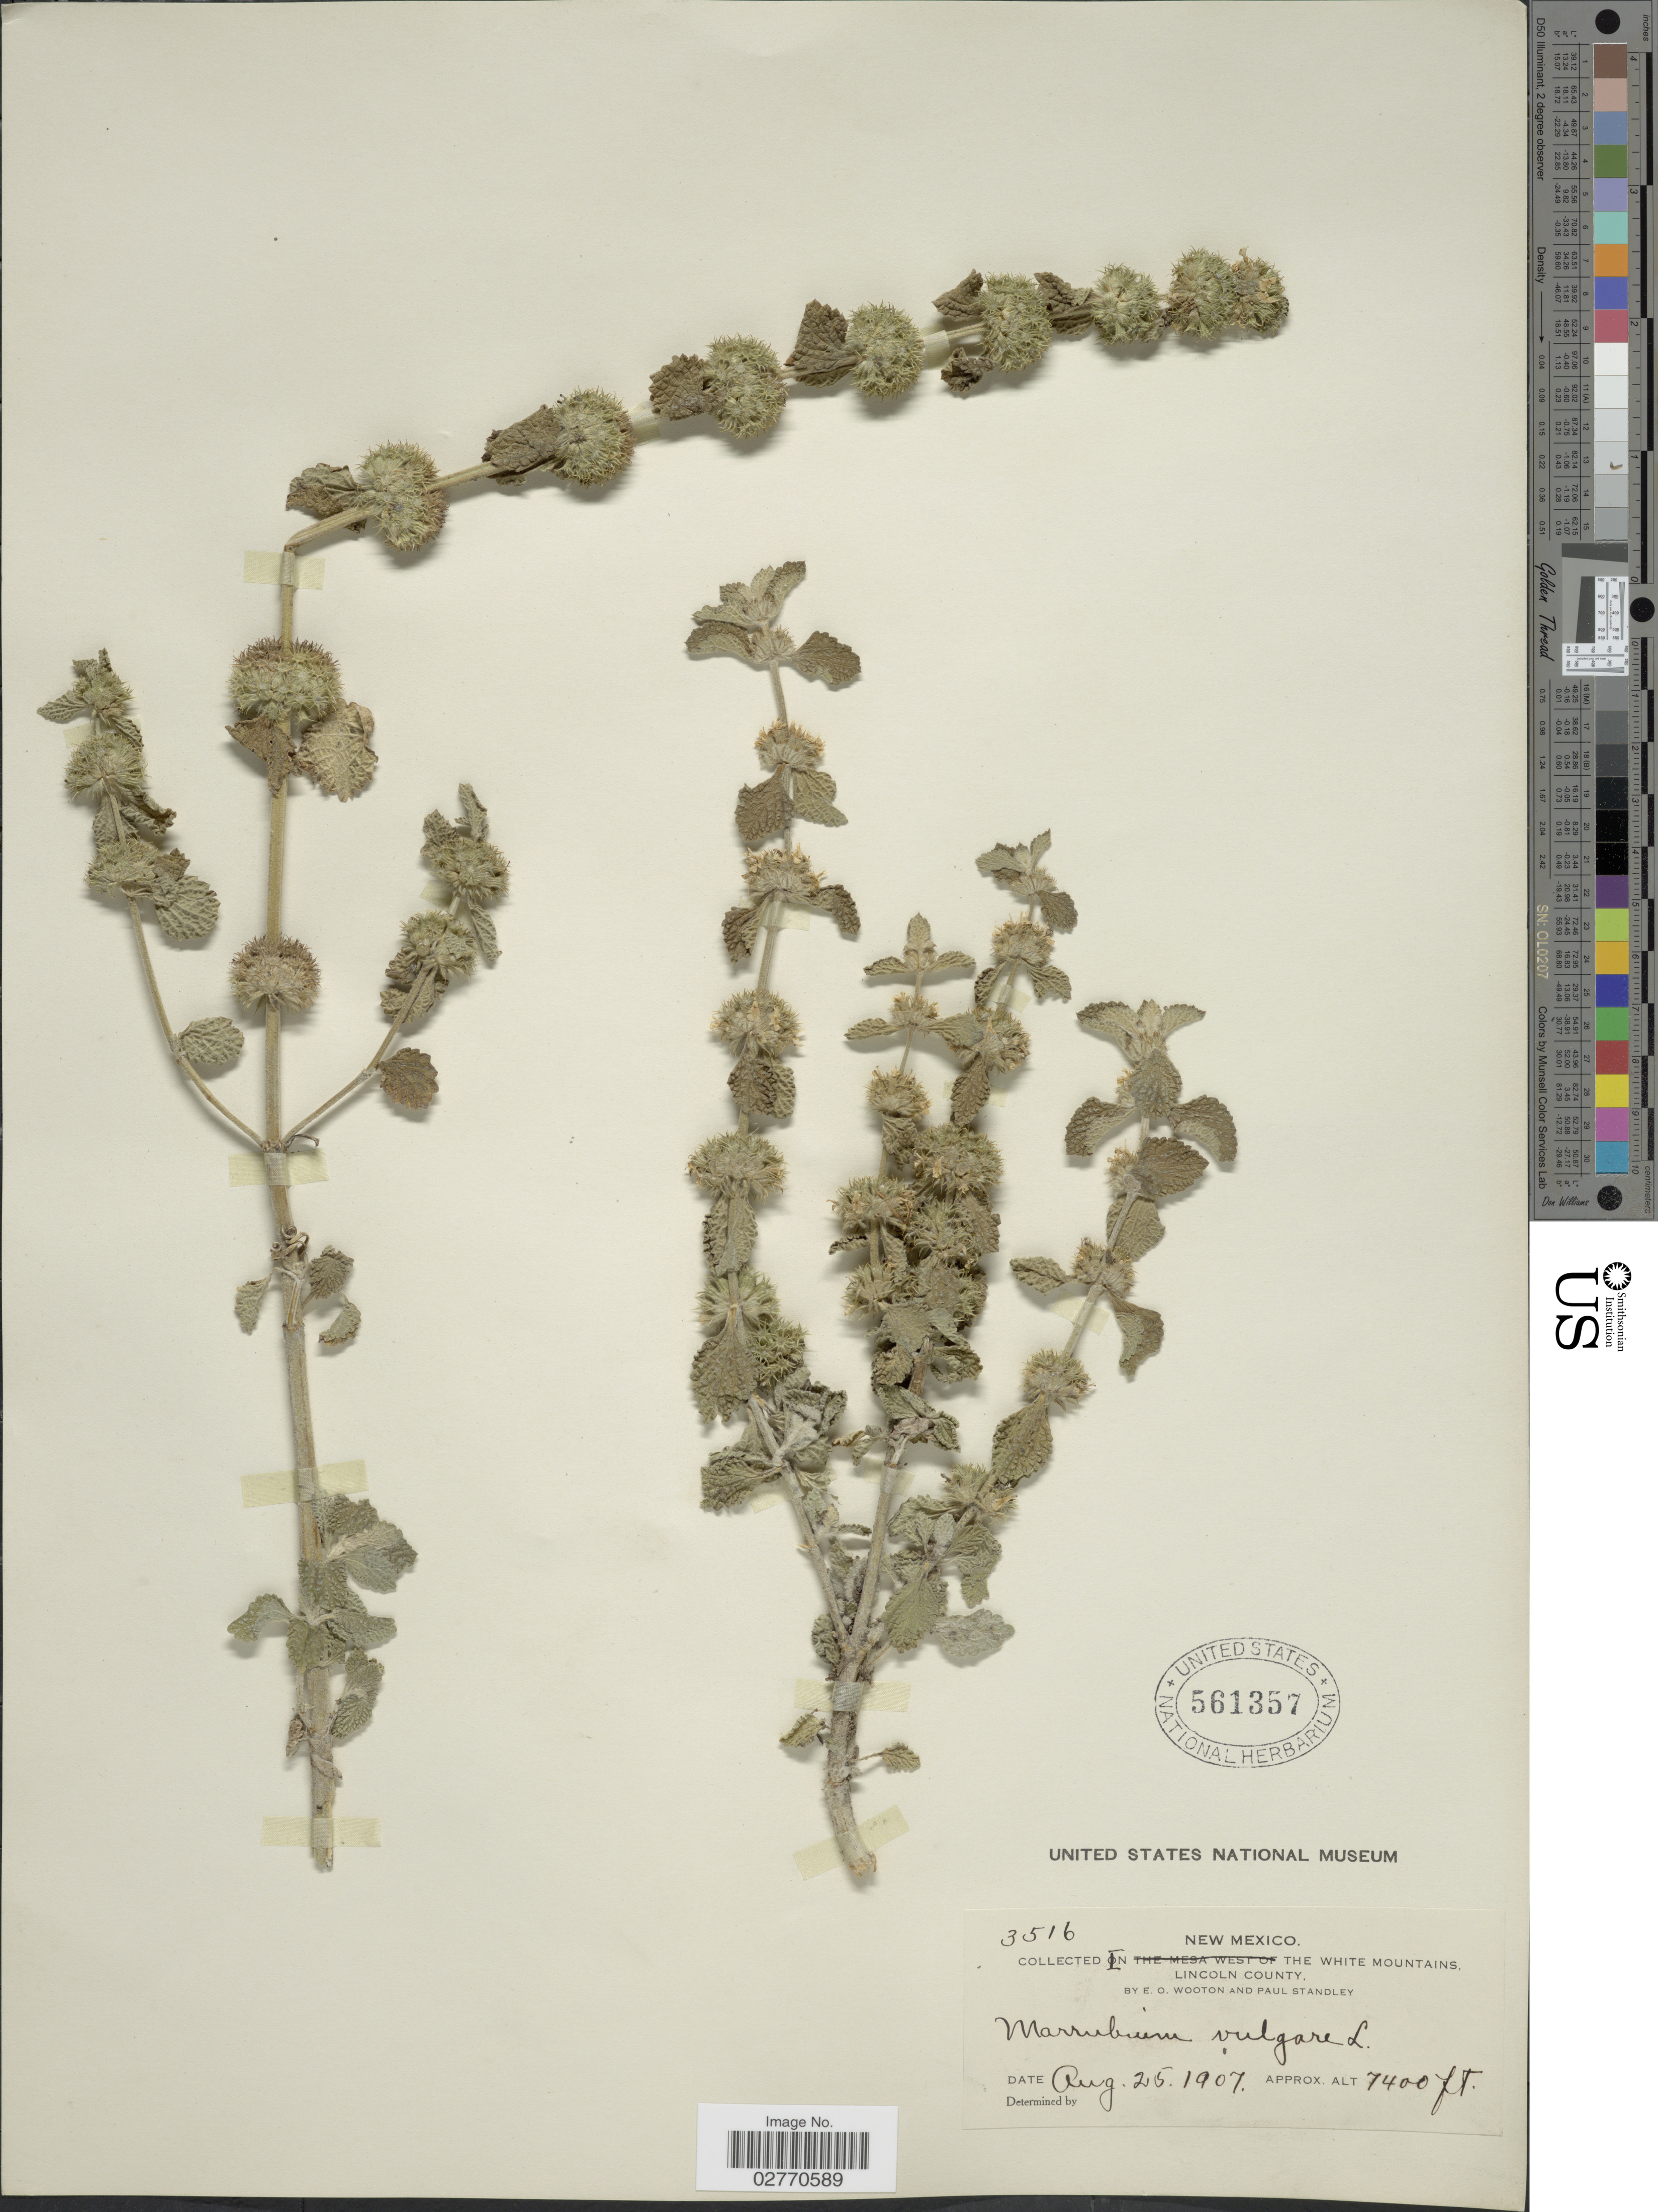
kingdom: Plantae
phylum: Tracheophyta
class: Magnoliopsida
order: Lamiales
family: Lamiaceae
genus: Marrubium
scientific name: Marrubium vulgare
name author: L.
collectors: E. O. Wooton & P. C. Standley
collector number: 3516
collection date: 1907-08-25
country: United States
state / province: New Mexico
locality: White Mountains, Lincoln County.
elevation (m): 2256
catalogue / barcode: US 561357